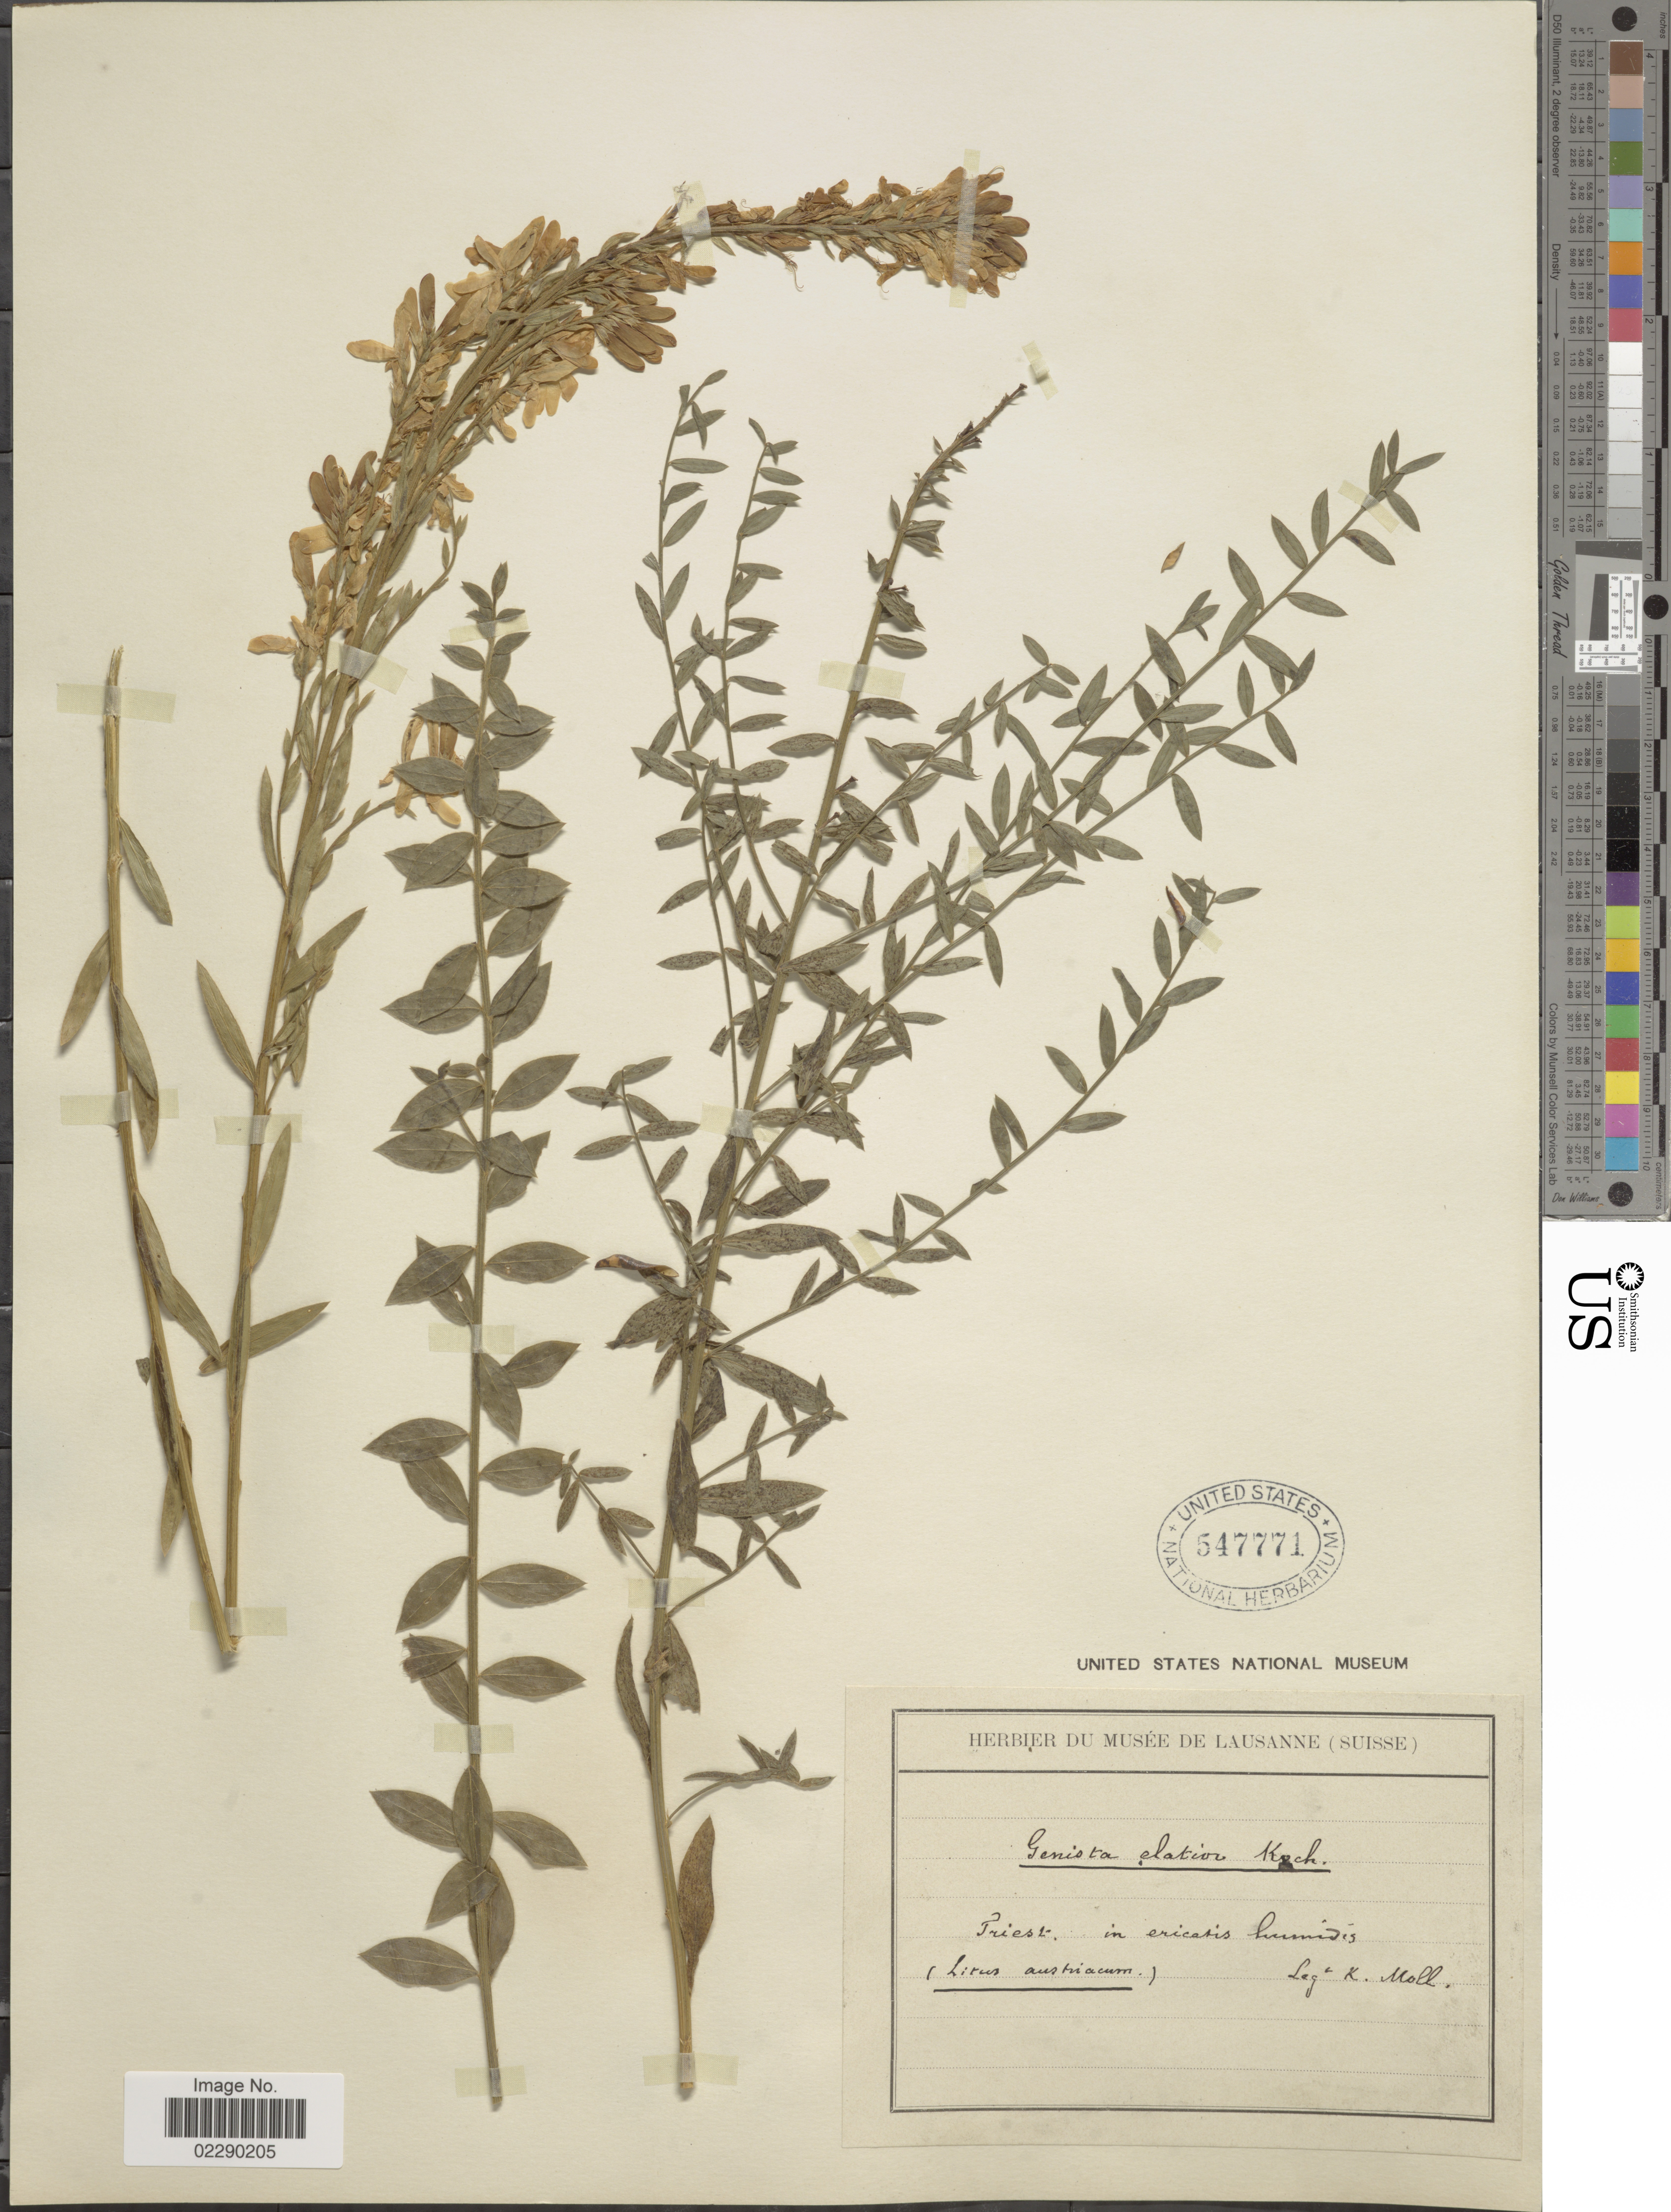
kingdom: Plantae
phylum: Tracheophyta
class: Magnoliopsida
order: Fabales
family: Fabaceae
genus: Genista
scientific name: Genista elatior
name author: Koch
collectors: K. Moll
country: Italy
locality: Triest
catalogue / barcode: US 547771